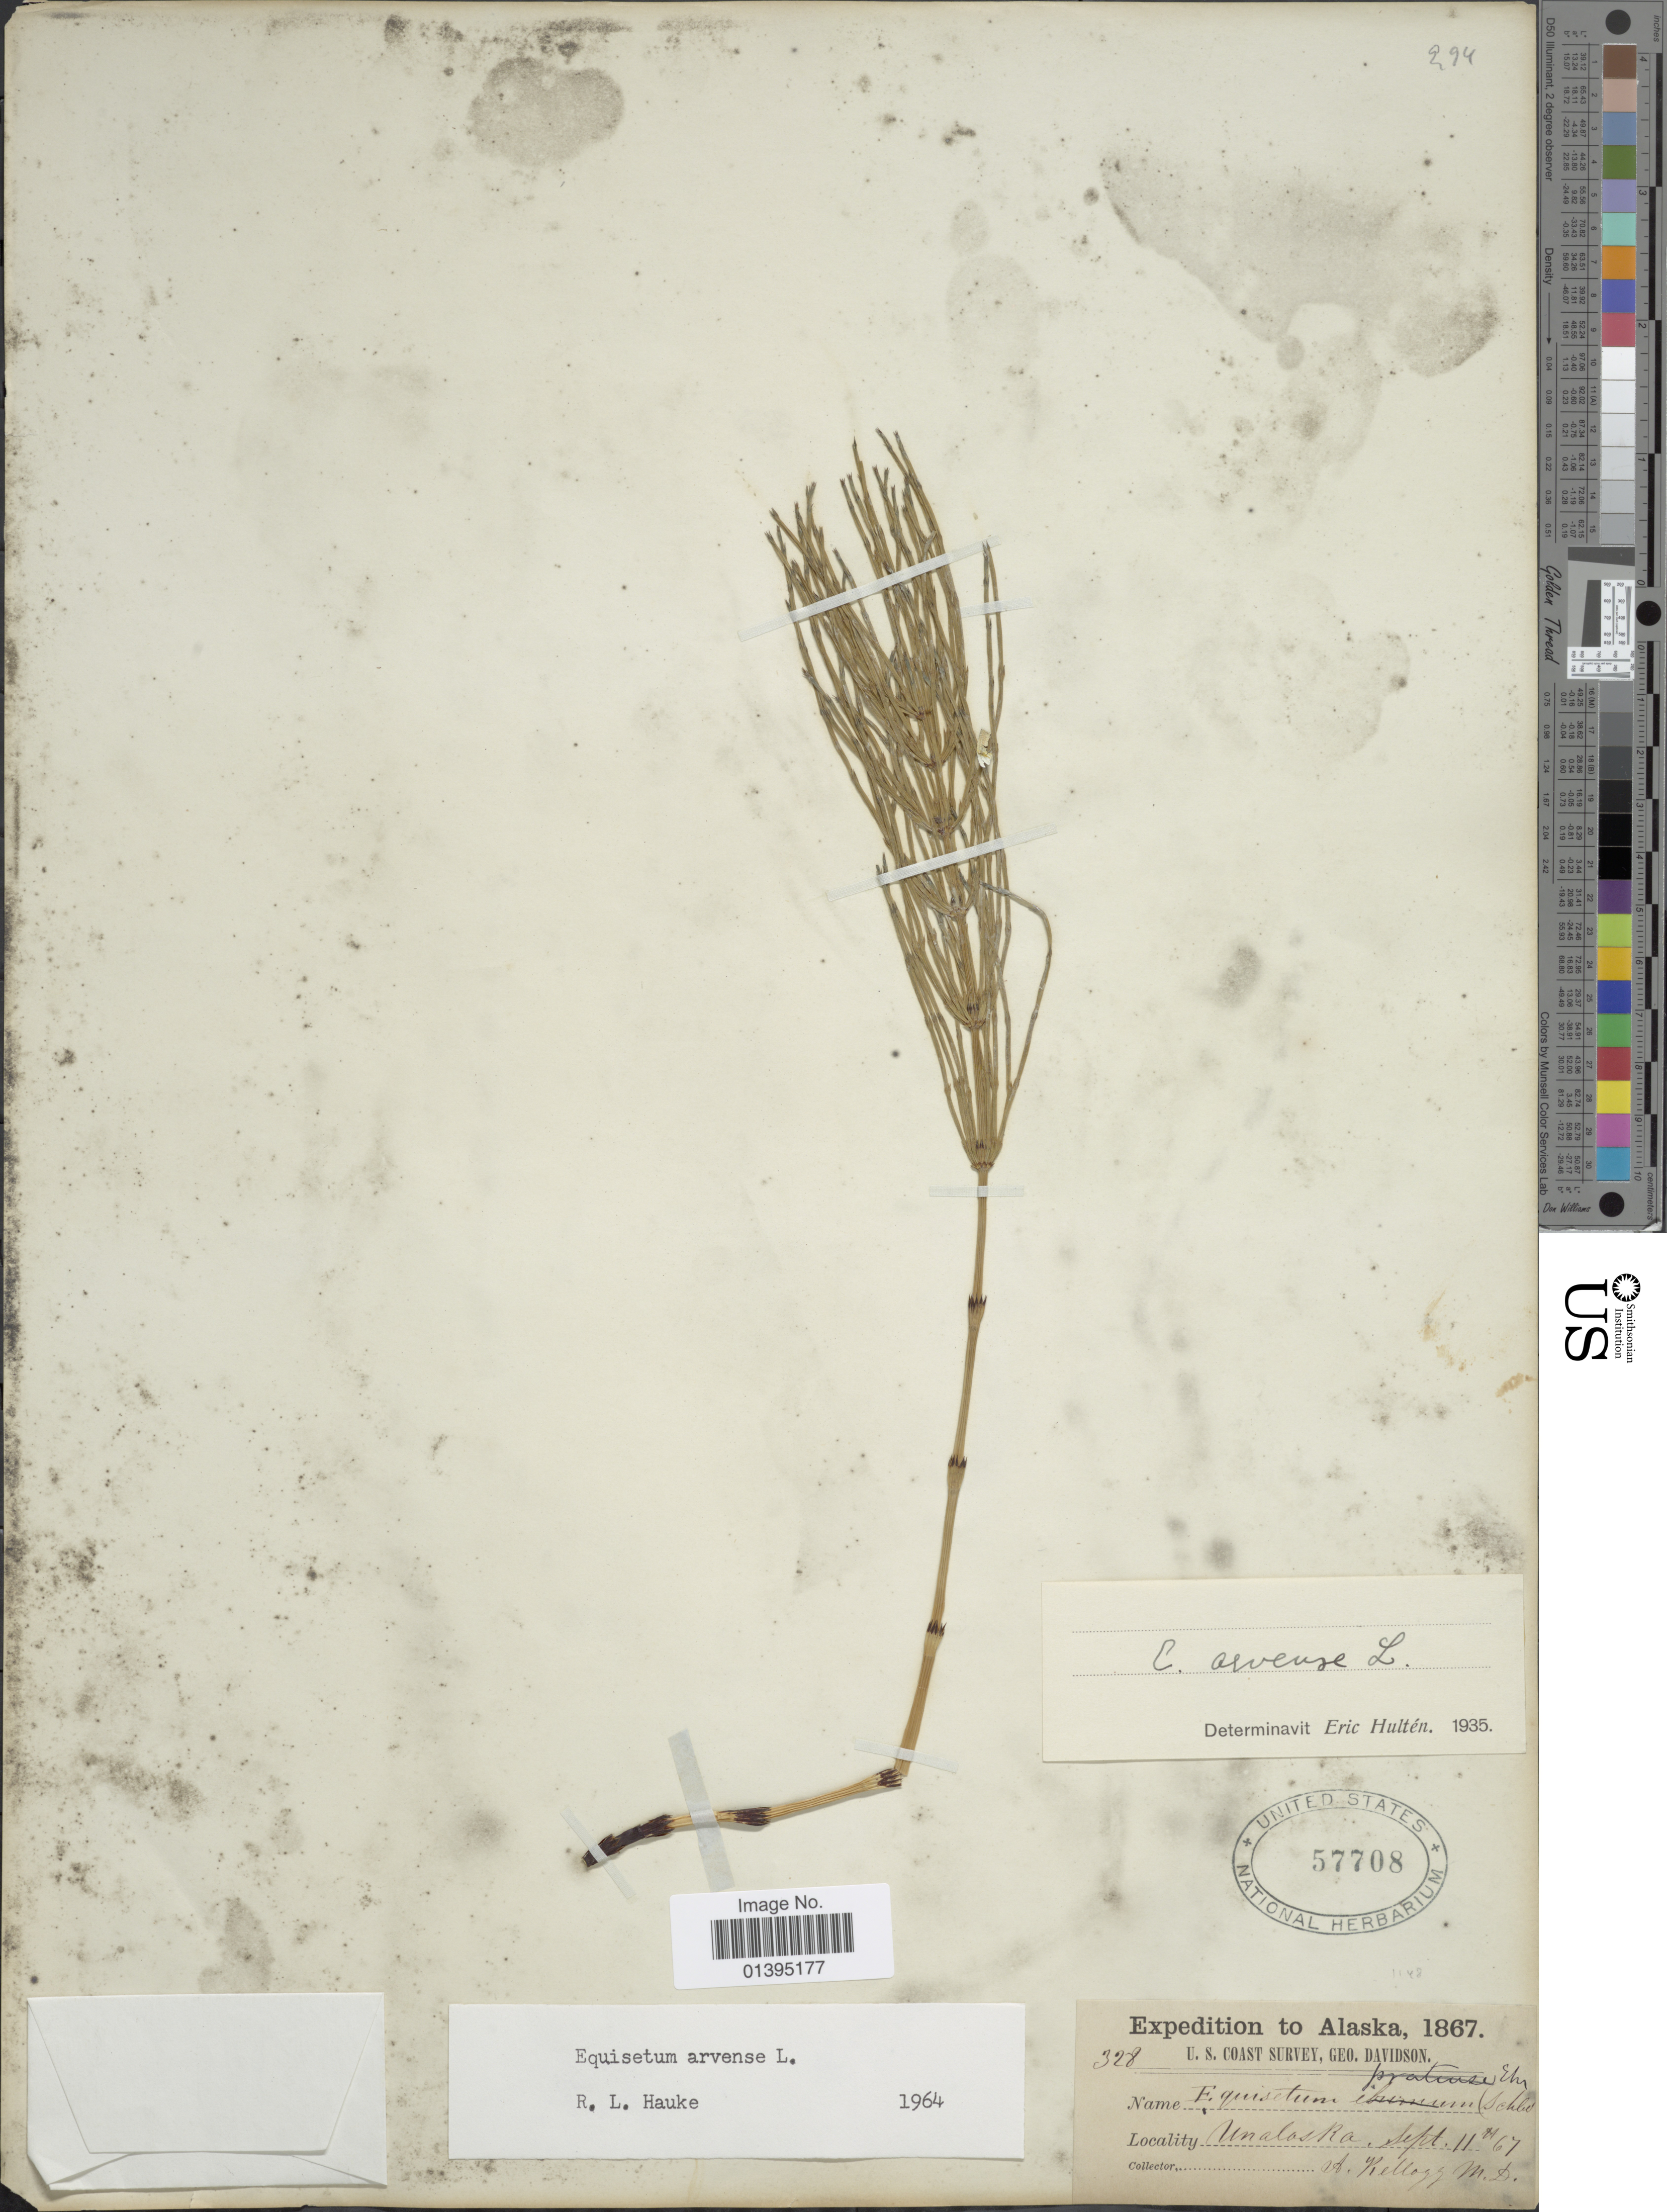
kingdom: Plantae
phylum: Tracheophyta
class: Polypodiopsida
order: Equisetales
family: Equisetaceae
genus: Equisetum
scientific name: Equisetum arvense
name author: L.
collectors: A. Kellogg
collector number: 328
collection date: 1867-09-11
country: United States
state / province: Alaska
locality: Unalaska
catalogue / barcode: US 57708